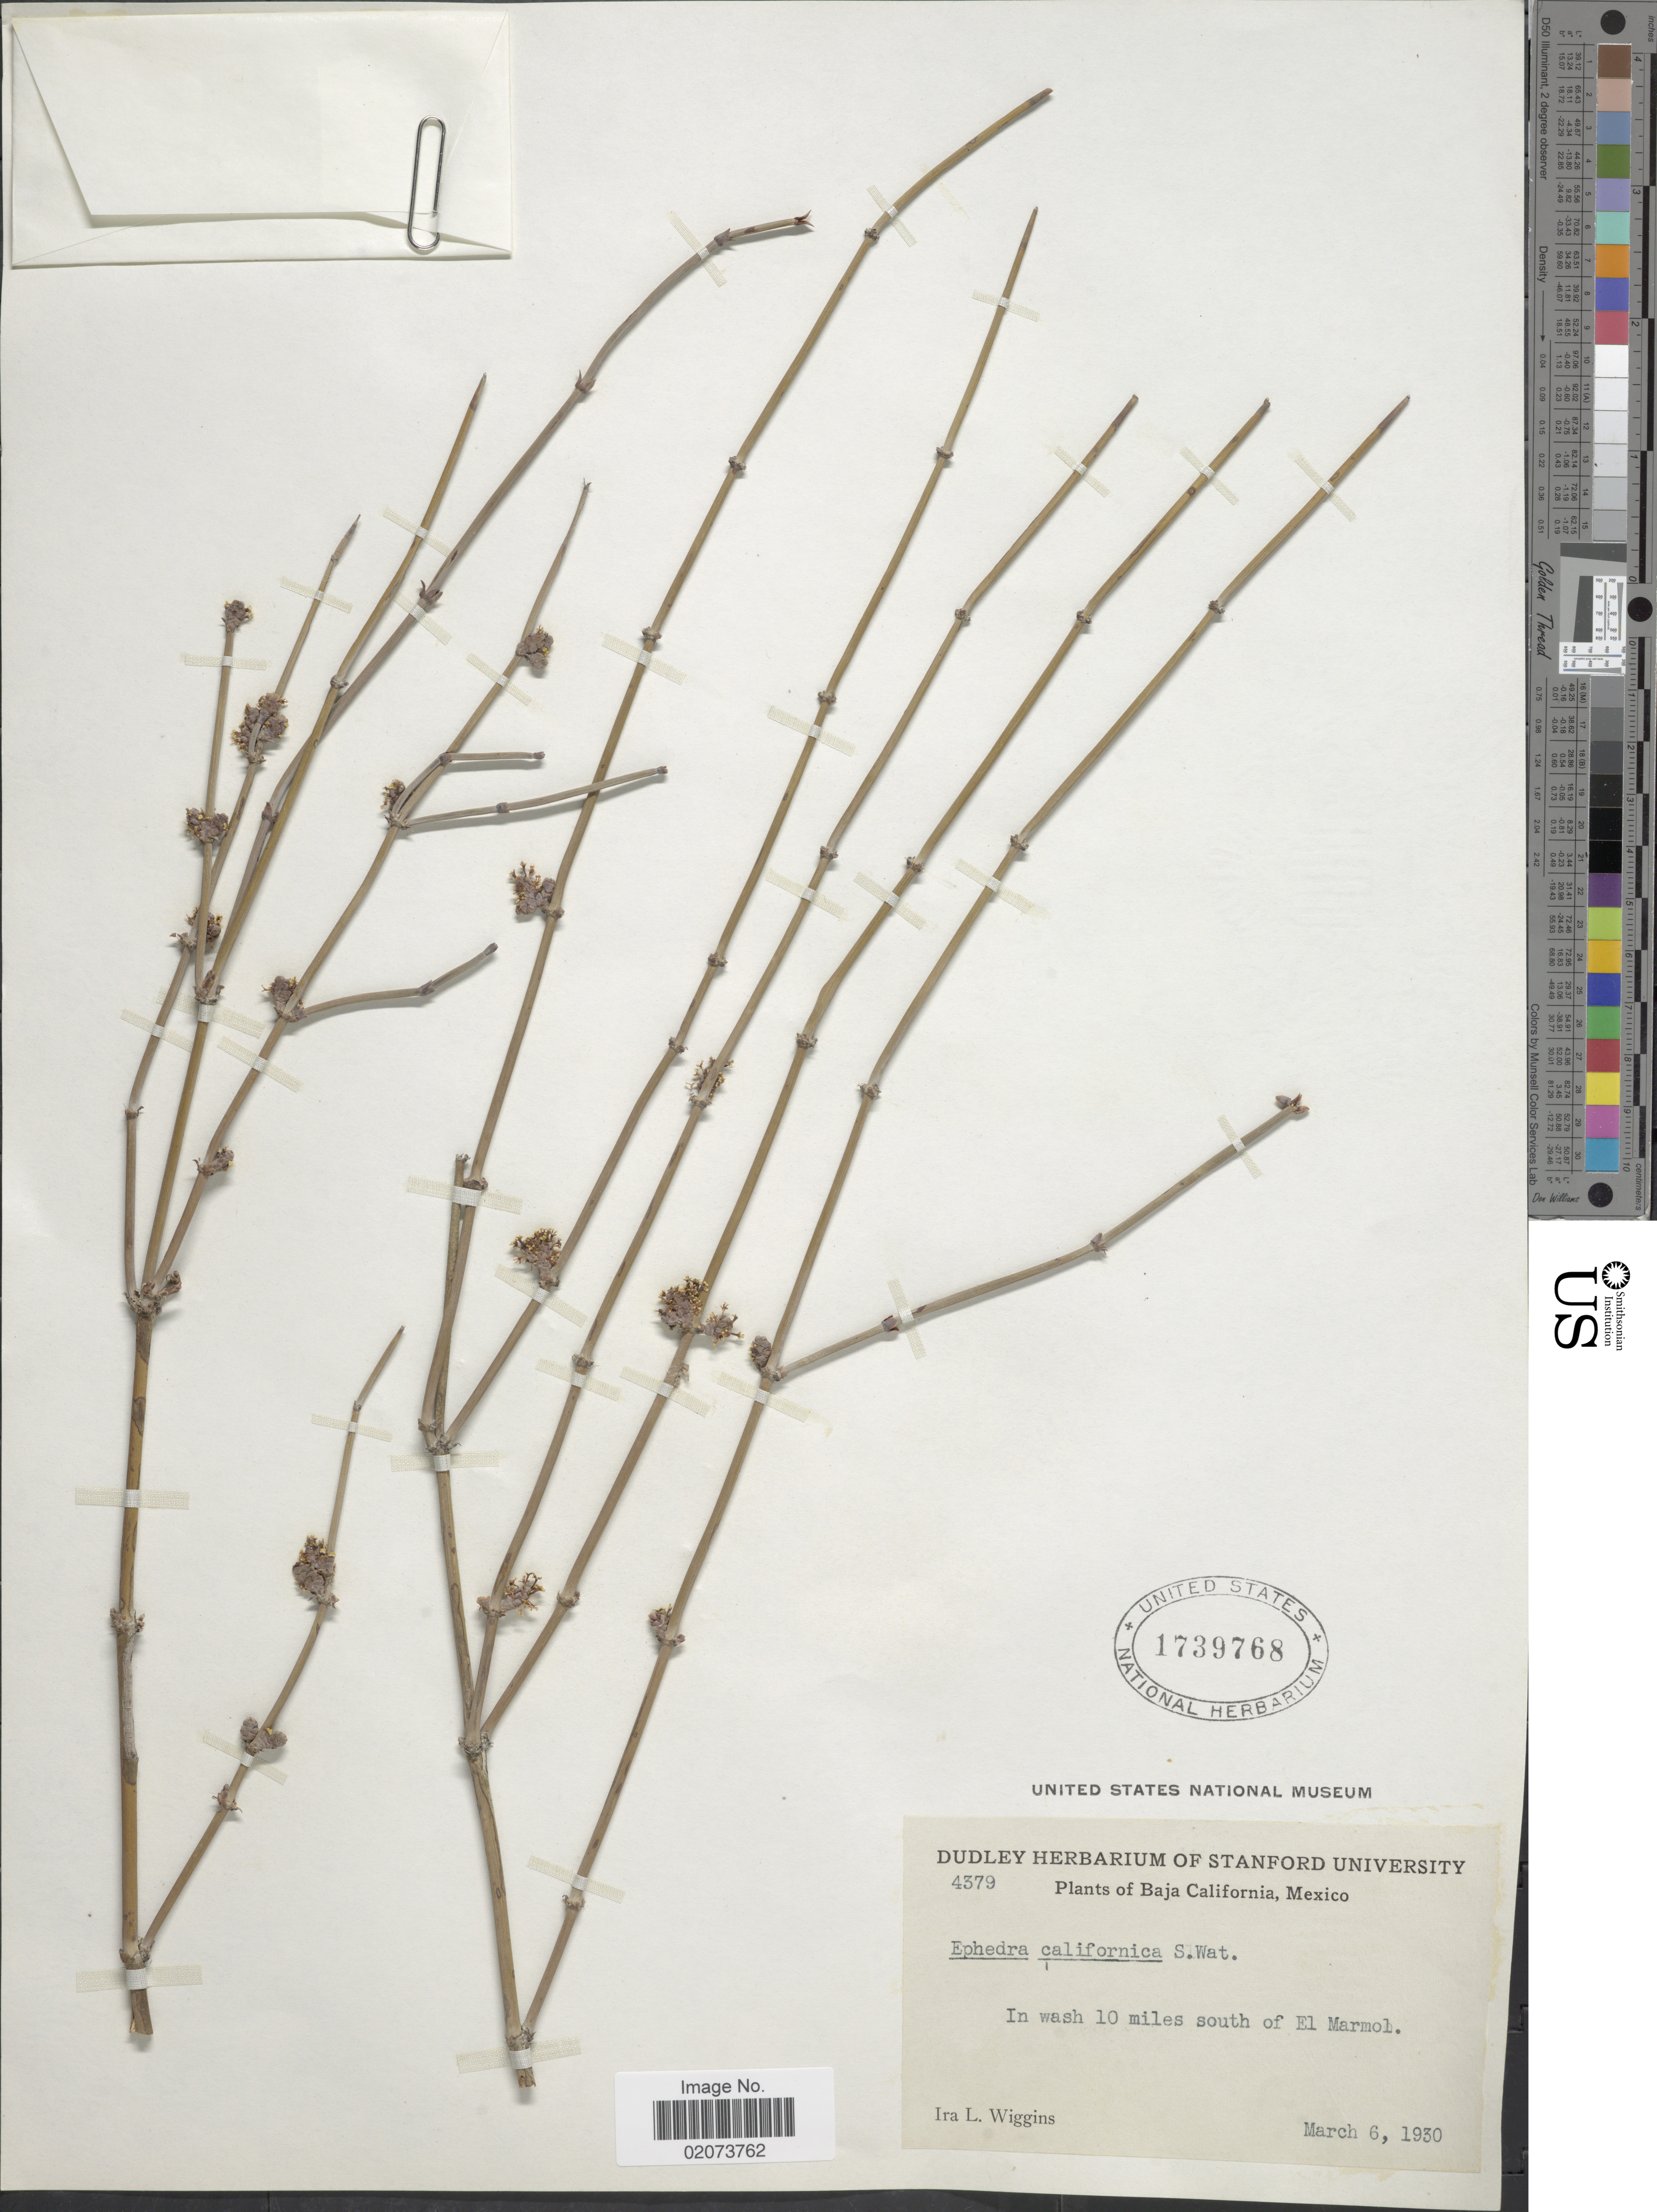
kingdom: Plantae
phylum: Tracheophyta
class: Gnetopsida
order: Ephedrales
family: Ephedraceae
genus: Ephedra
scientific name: Ephedra californica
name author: S. Watson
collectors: I. L. Wiggins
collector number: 4379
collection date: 1930-03-06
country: Mexico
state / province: Baja California Norte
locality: In wash 10 miles south of El Marmol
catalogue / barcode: US 1739768